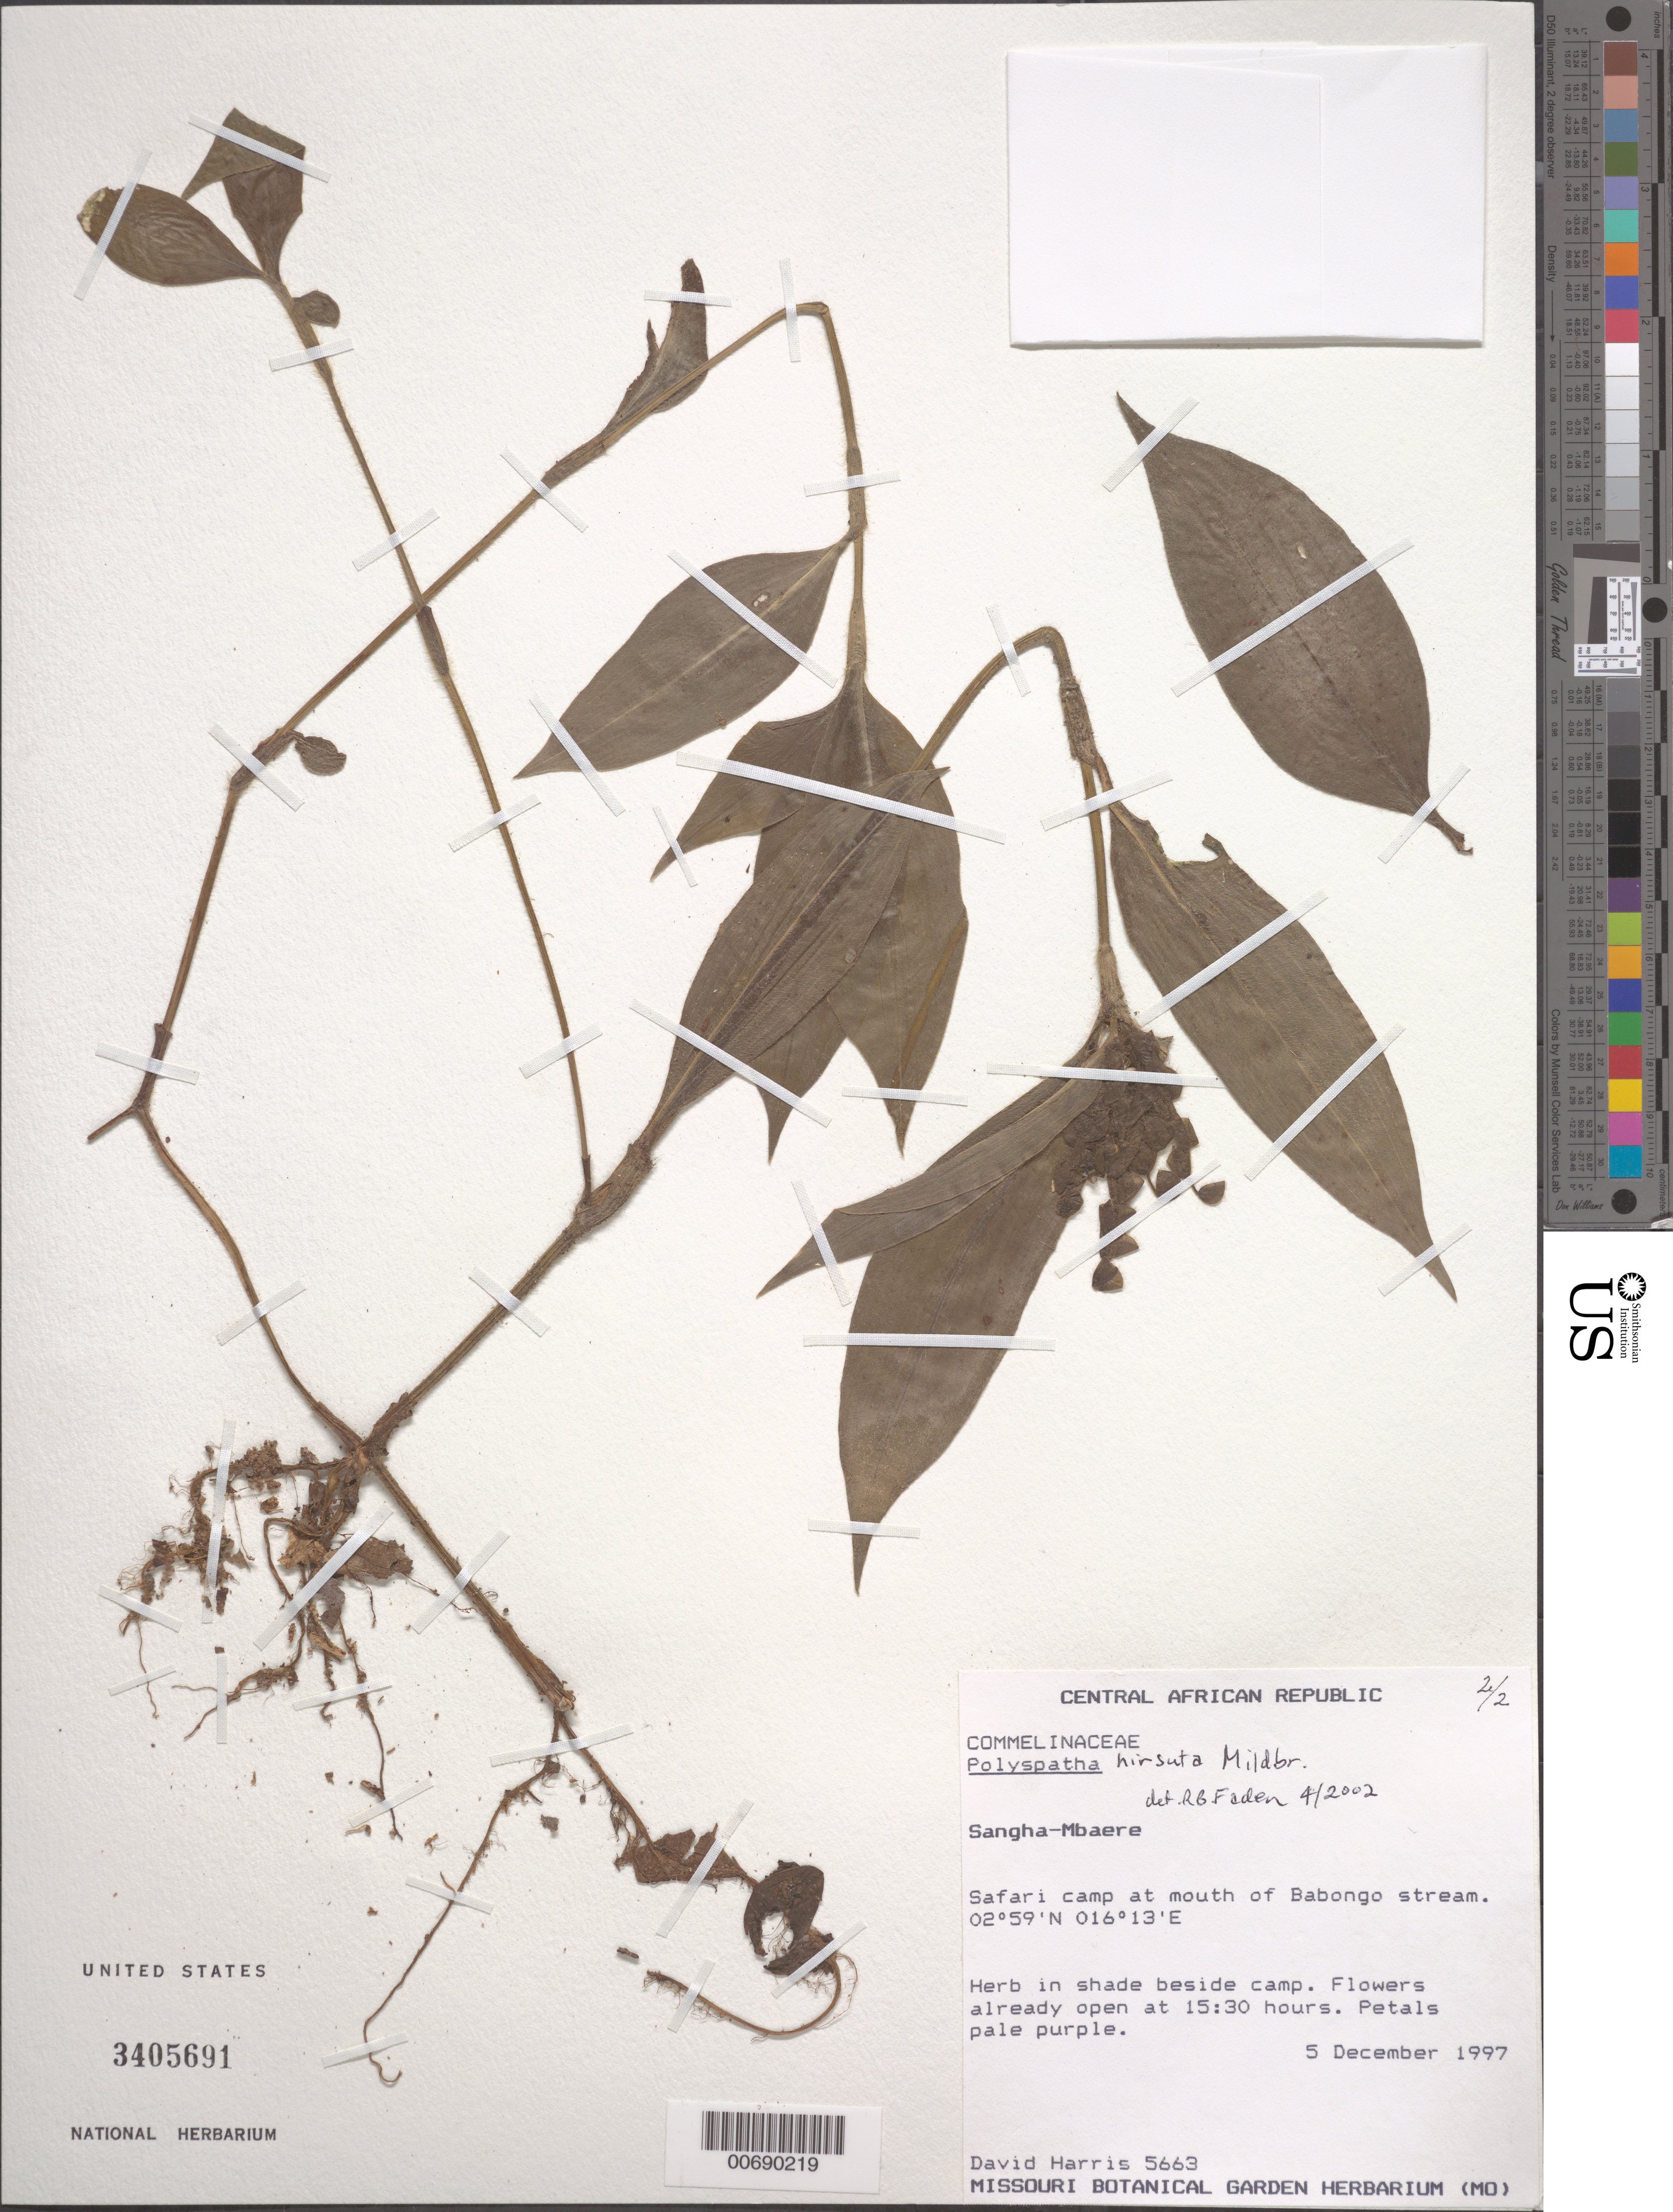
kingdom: Plantae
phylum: Tracheophyta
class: Liliopsida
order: Commelinales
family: Commelinaceae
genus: Polyspatha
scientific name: Polyspatha hirsuta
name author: Mildbr.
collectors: D. J. Harris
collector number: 5663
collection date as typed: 05 Dec 1997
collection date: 1997-12-05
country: Central African Republic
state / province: Sangha-Mbaere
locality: Mbaere, Safari camp at mouth of Babongo stream.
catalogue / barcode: US 3405691